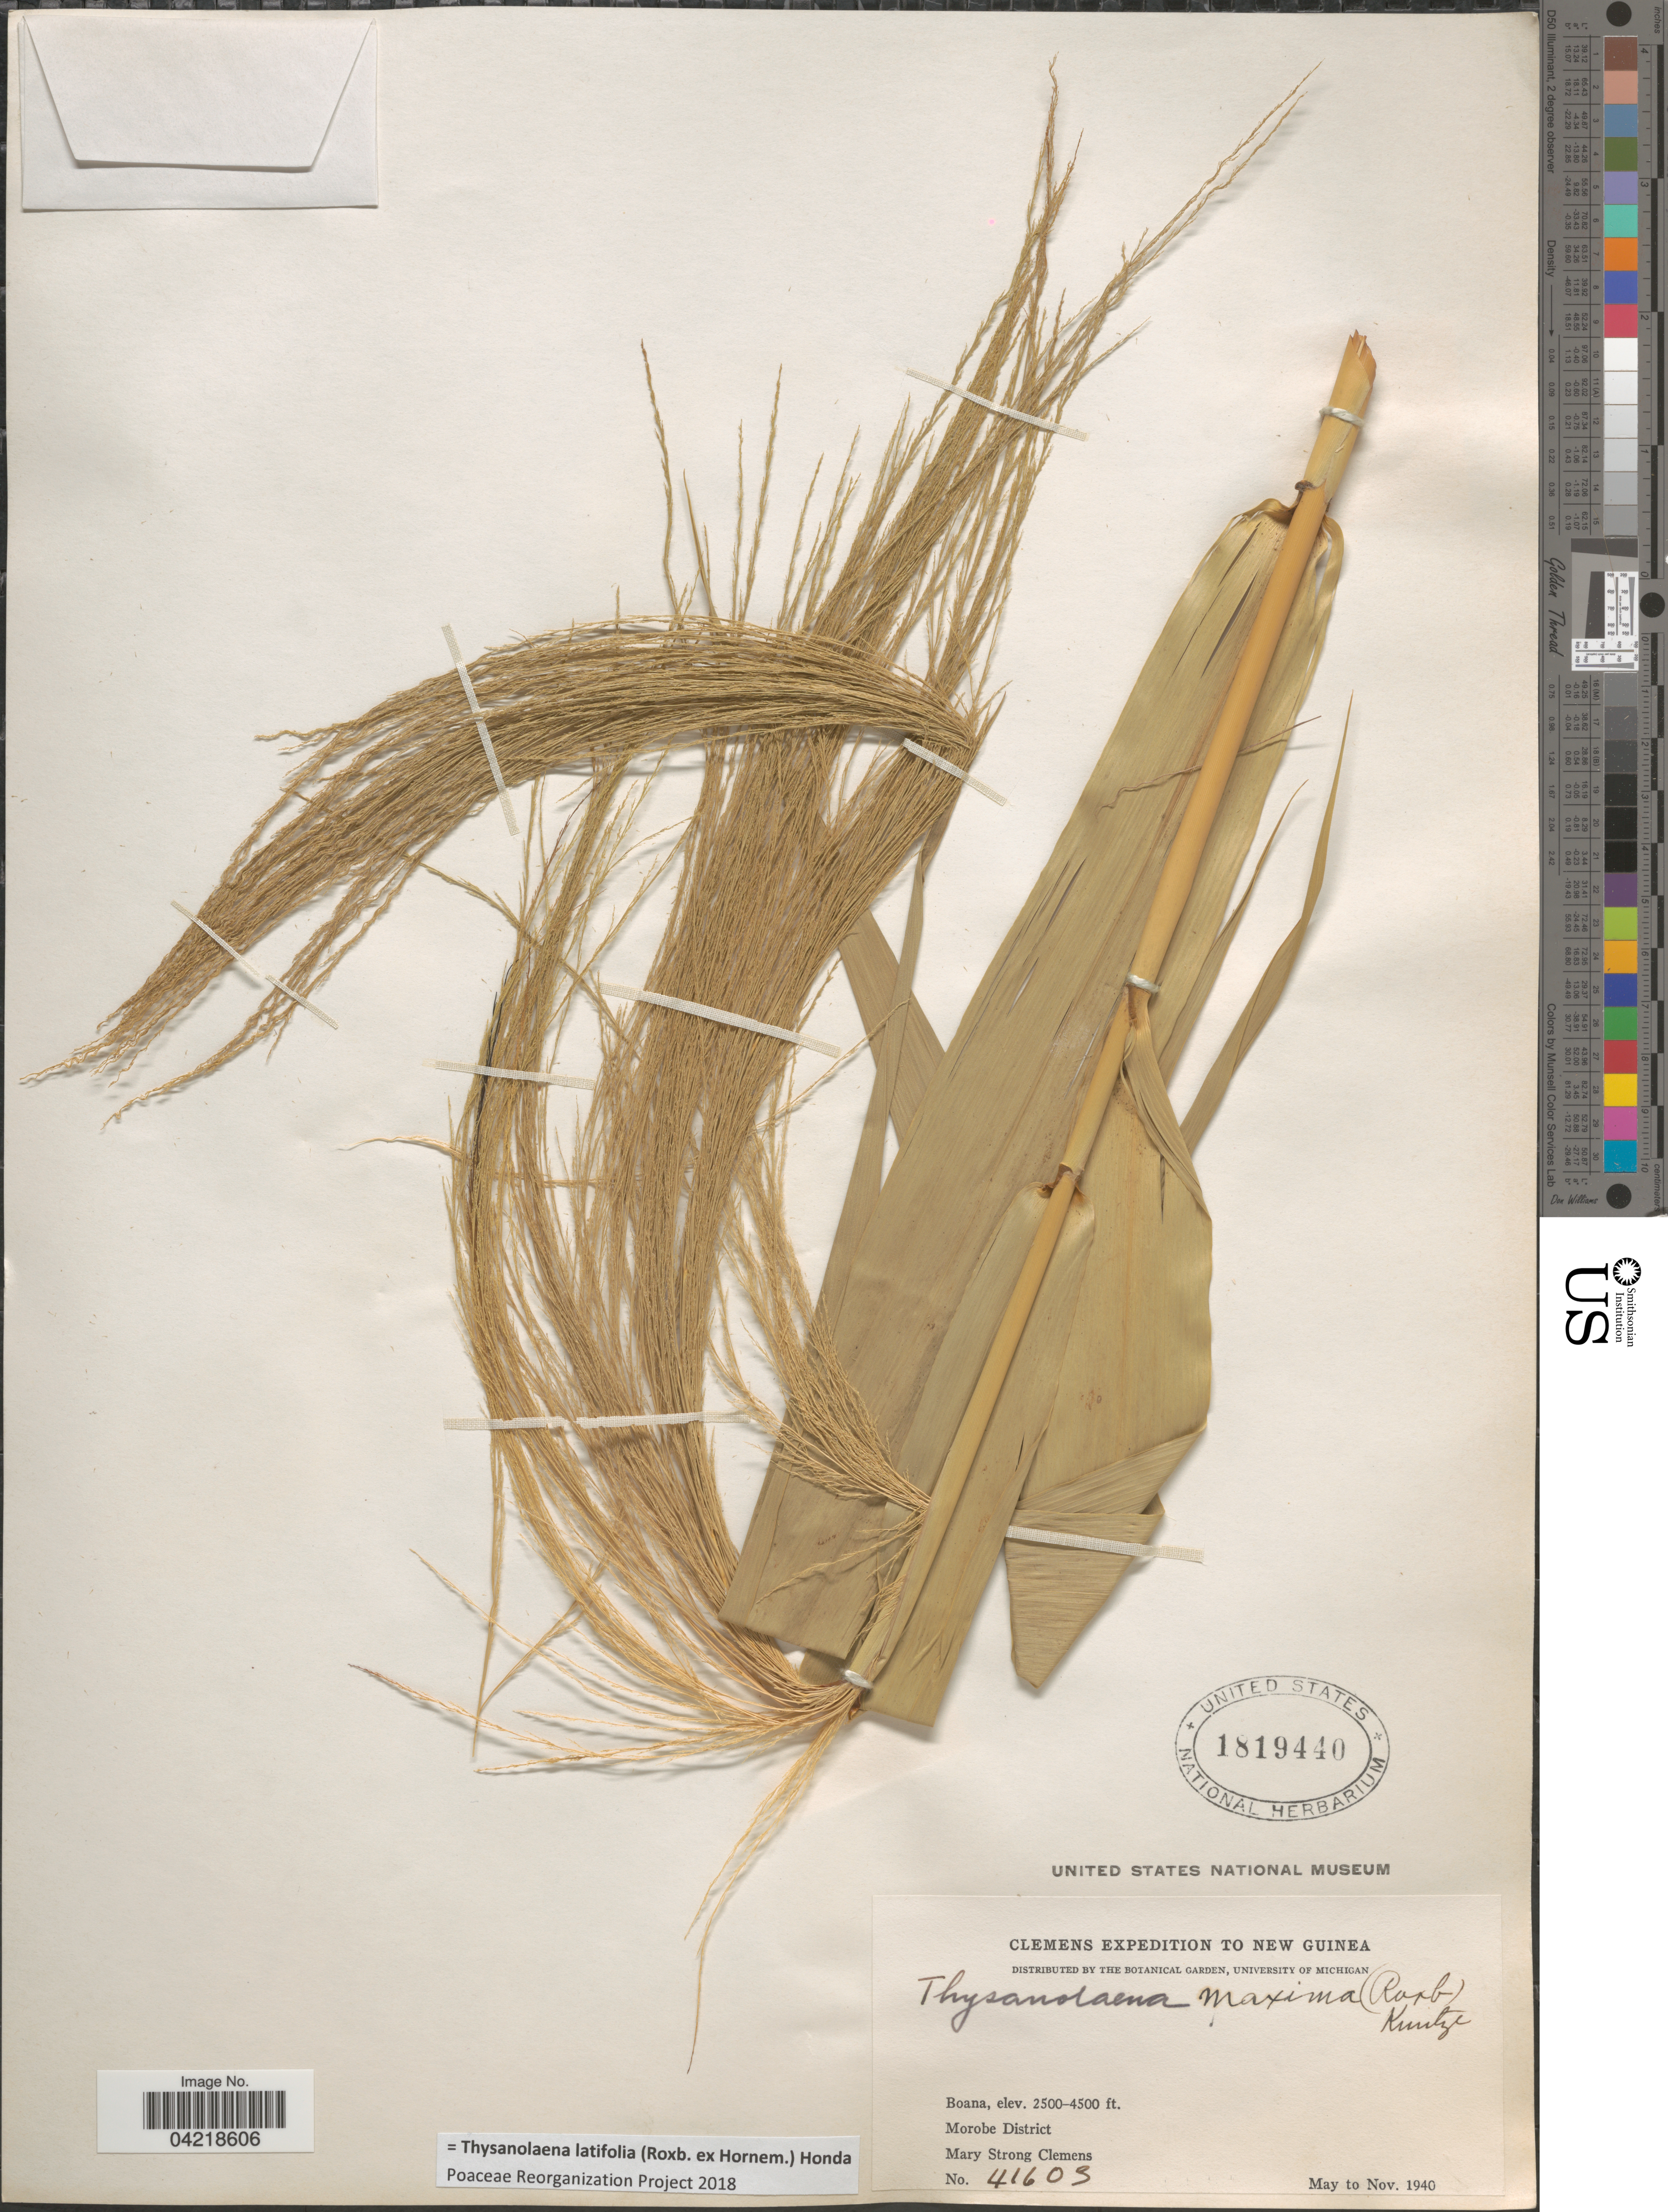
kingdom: Plantae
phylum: Tracheophyta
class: Liliopsida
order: Poales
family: Poaceae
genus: Thysanolaena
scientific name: Thysanolaena latifolia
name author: (Roxb. ex Hornem.) Honda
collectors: M. S. Clemens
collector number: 41603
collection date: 1940-05/1940-11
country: Papua New Guinea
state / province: Morobe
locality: Clemens Expedition to New Guinea. Boana. Morobe District.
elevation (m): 762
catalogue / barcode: US 1819440